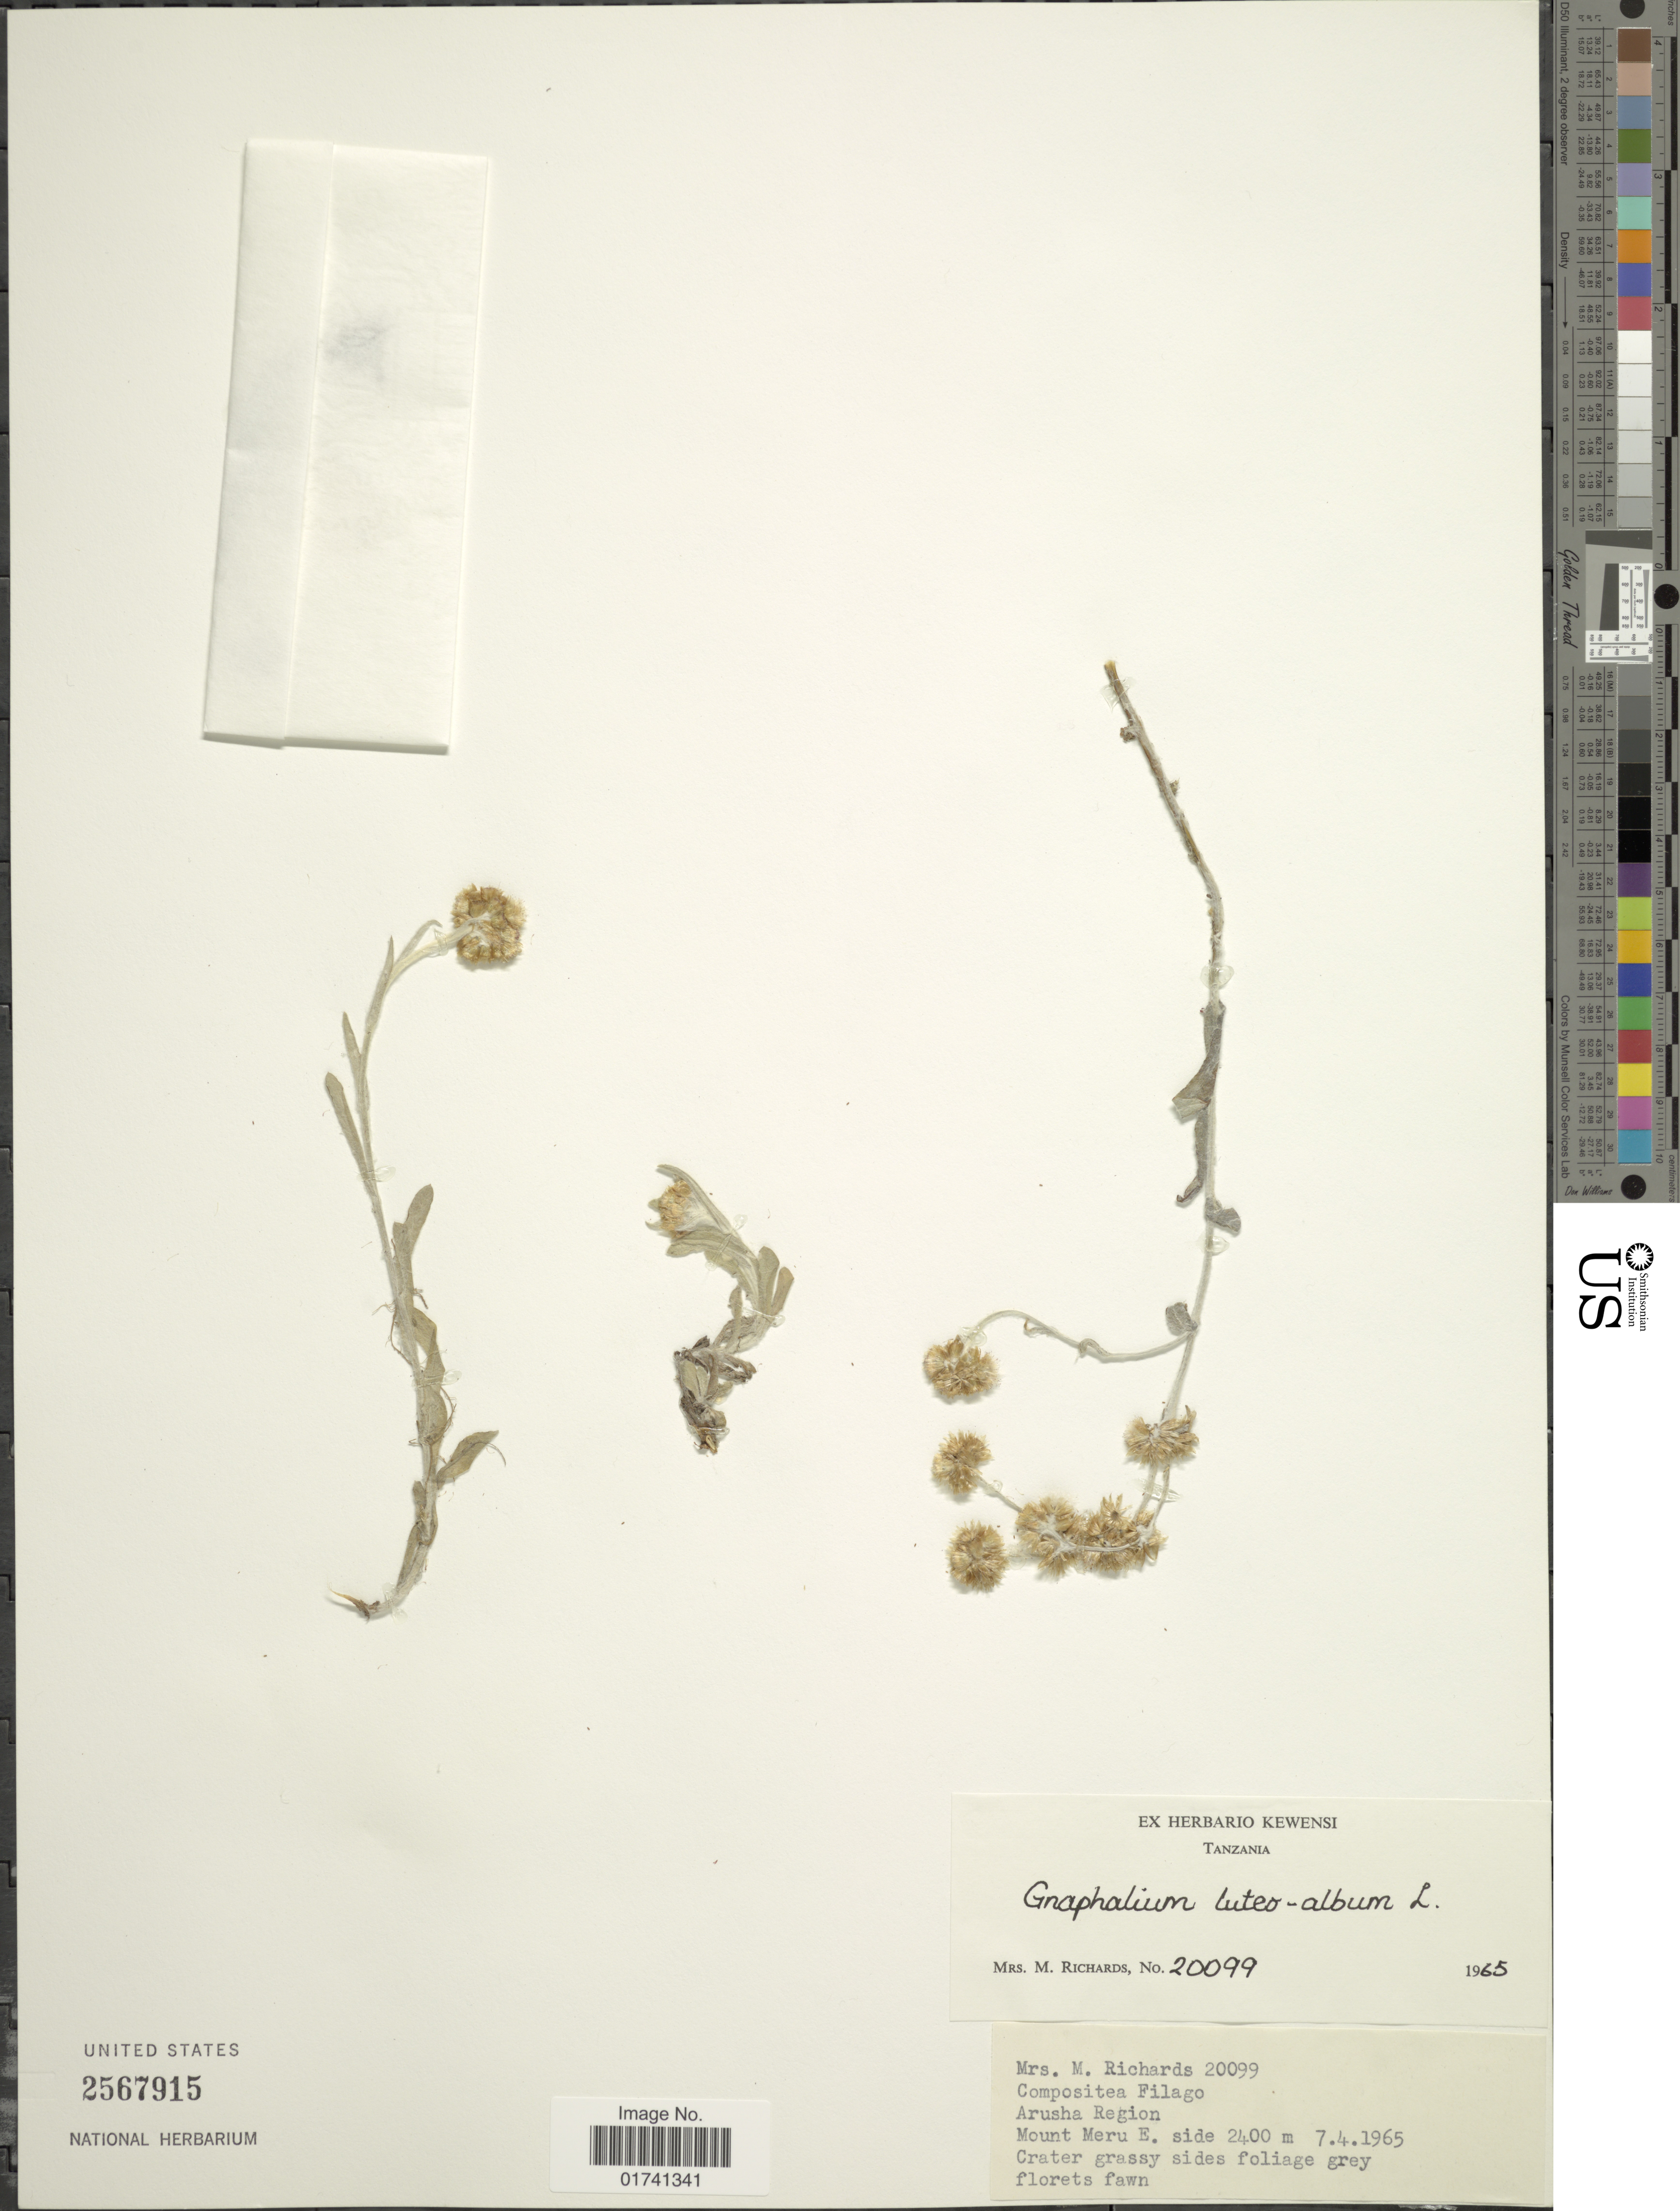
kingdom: Plantae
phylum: Tracheophyta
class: Magnoliopsida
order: Asterales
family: Asteraceae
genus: Laphangium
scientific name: Laphangium luteoalbum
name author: (L.) Tzvelev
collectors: M. Richards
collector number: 20099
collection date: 1965-04-07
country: Tanzania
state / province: Arusha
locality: Mount Meru E. side.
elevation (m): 2400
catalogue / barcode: US 2567915